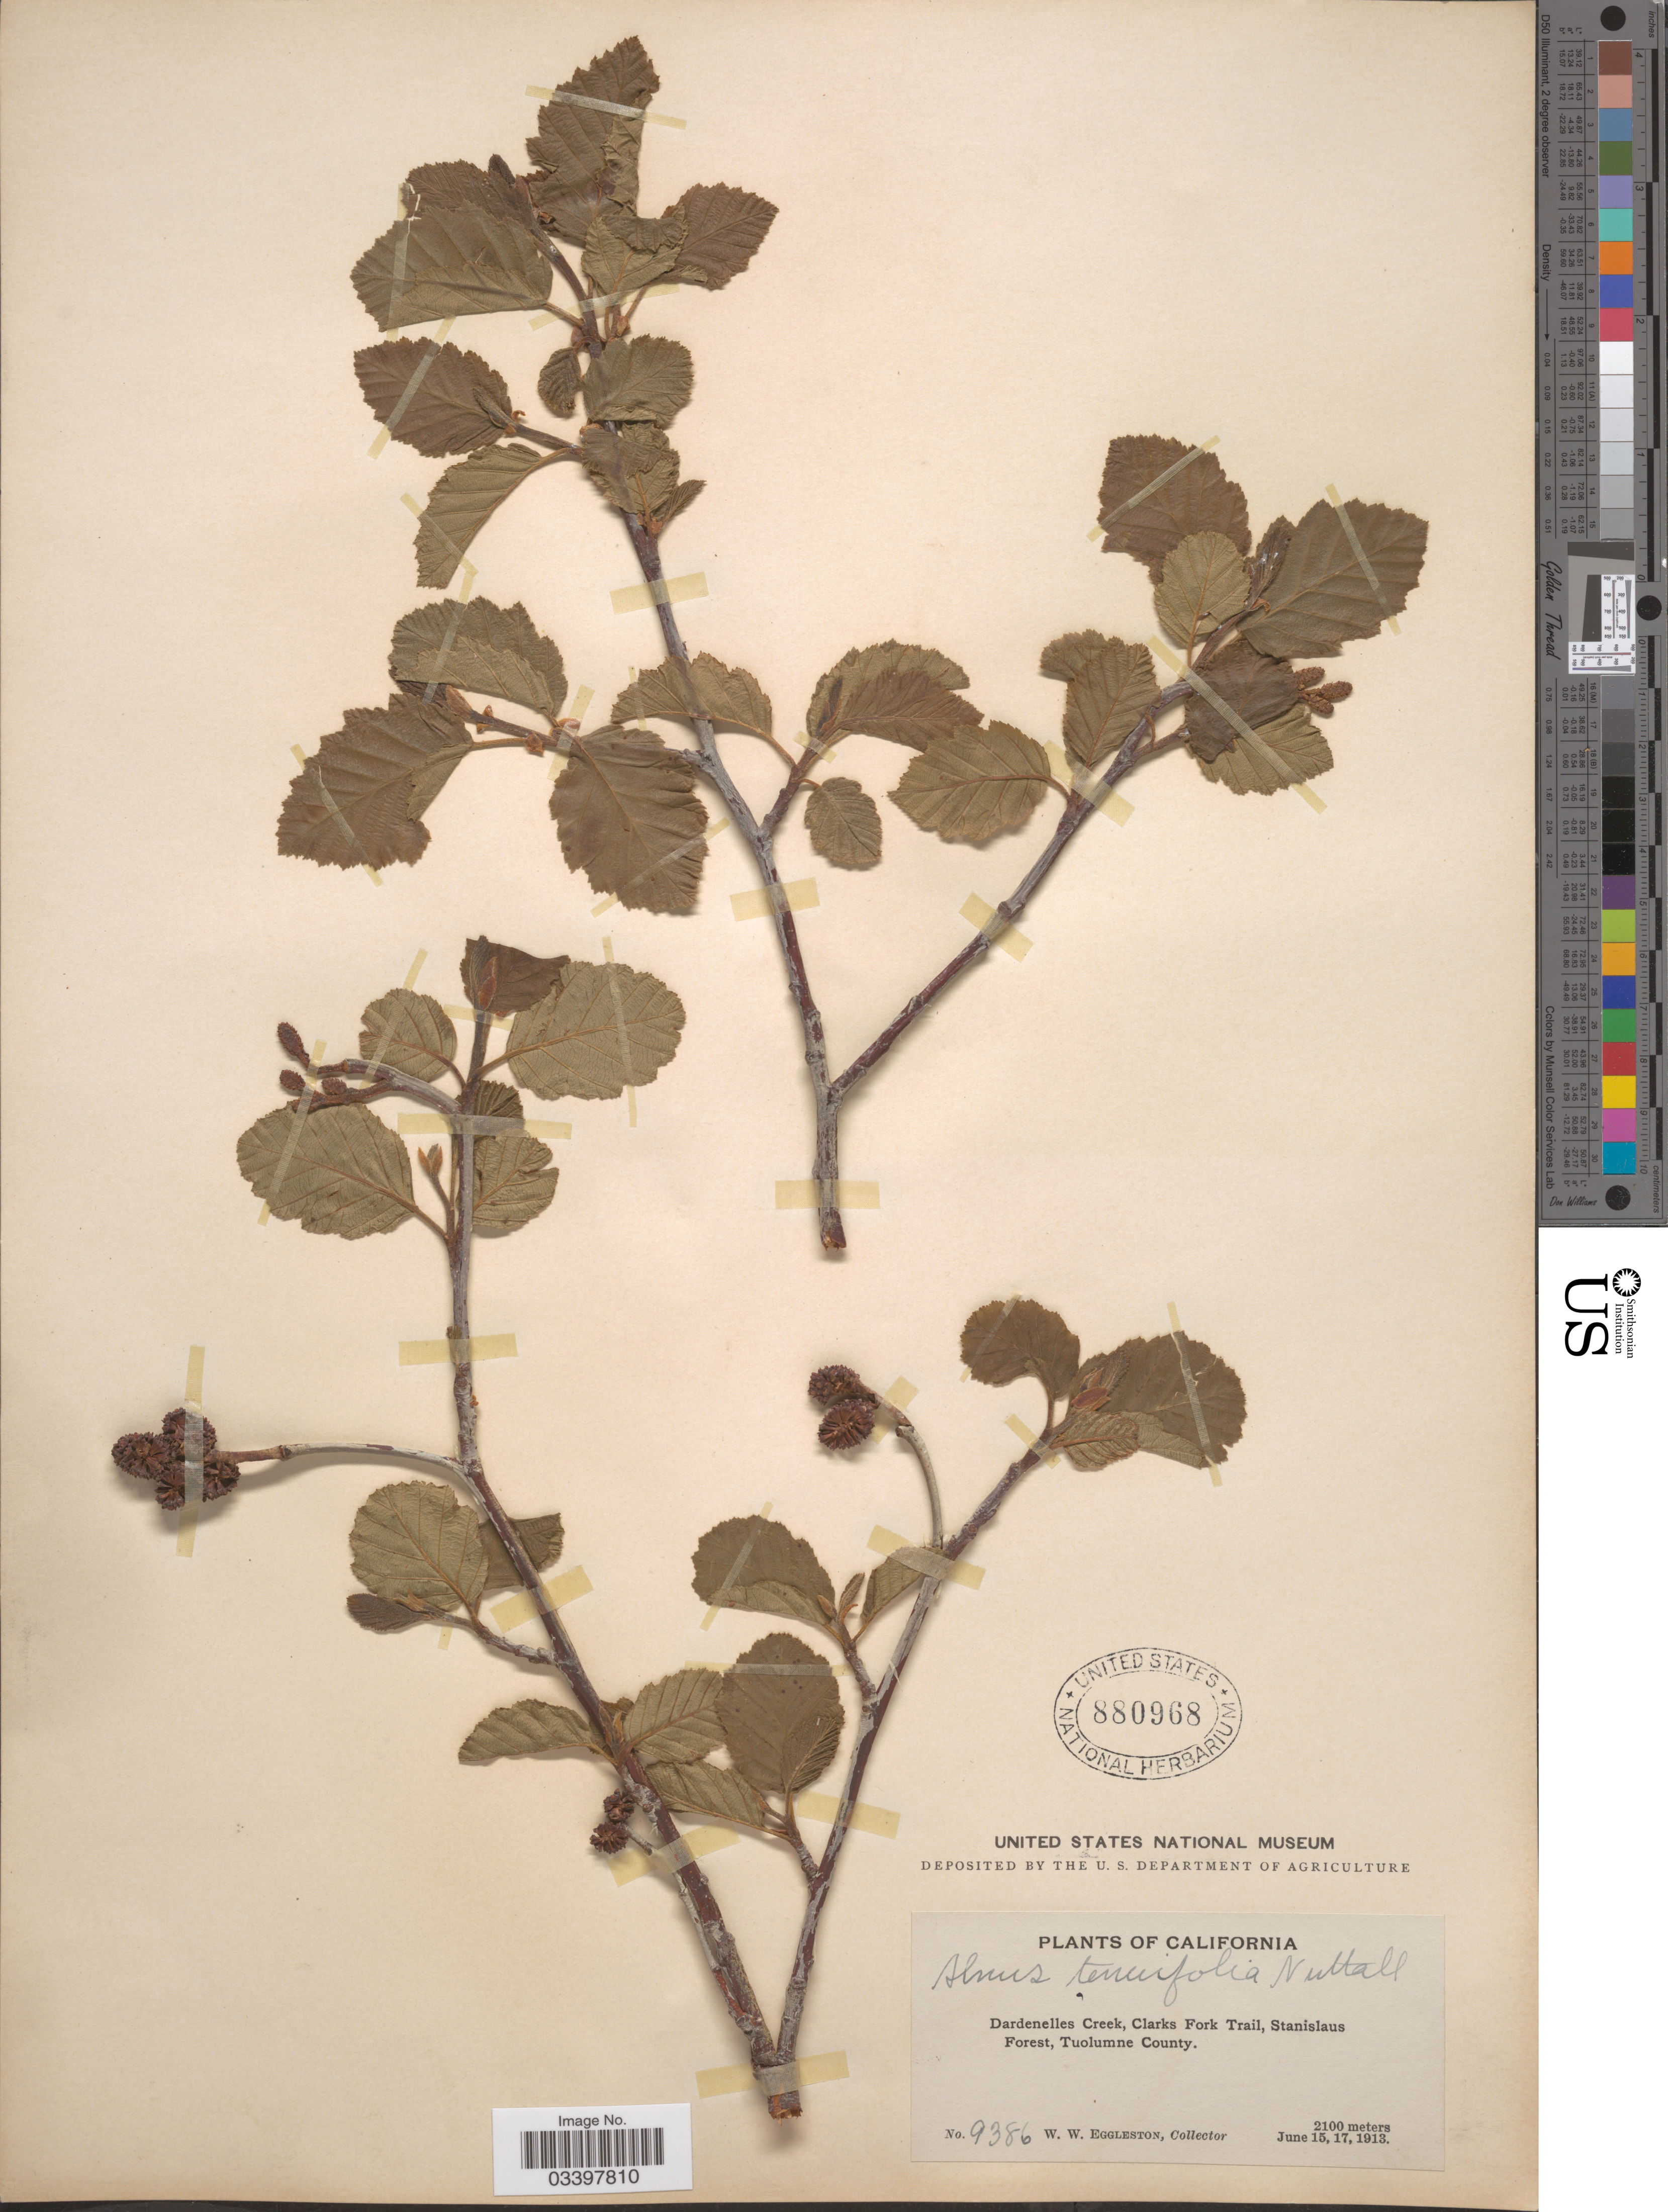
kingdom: Plantae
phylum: Tracheophyta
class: Magnoliopsida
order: Fagales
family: Betulaceae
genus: Alnus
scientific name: Alnus incana subsp. tenuifolia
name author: (Nutt.) Breitung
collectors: W. W. Eggleston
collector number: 9386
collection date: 1913-06-15/1913-06-17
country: United States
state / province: California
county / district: Tuolumne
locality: Dardenelles Creek, Clarks Fork Trail, Stanislaus Forest, Tuolumne County.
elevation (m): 2100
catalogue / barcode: US 880968